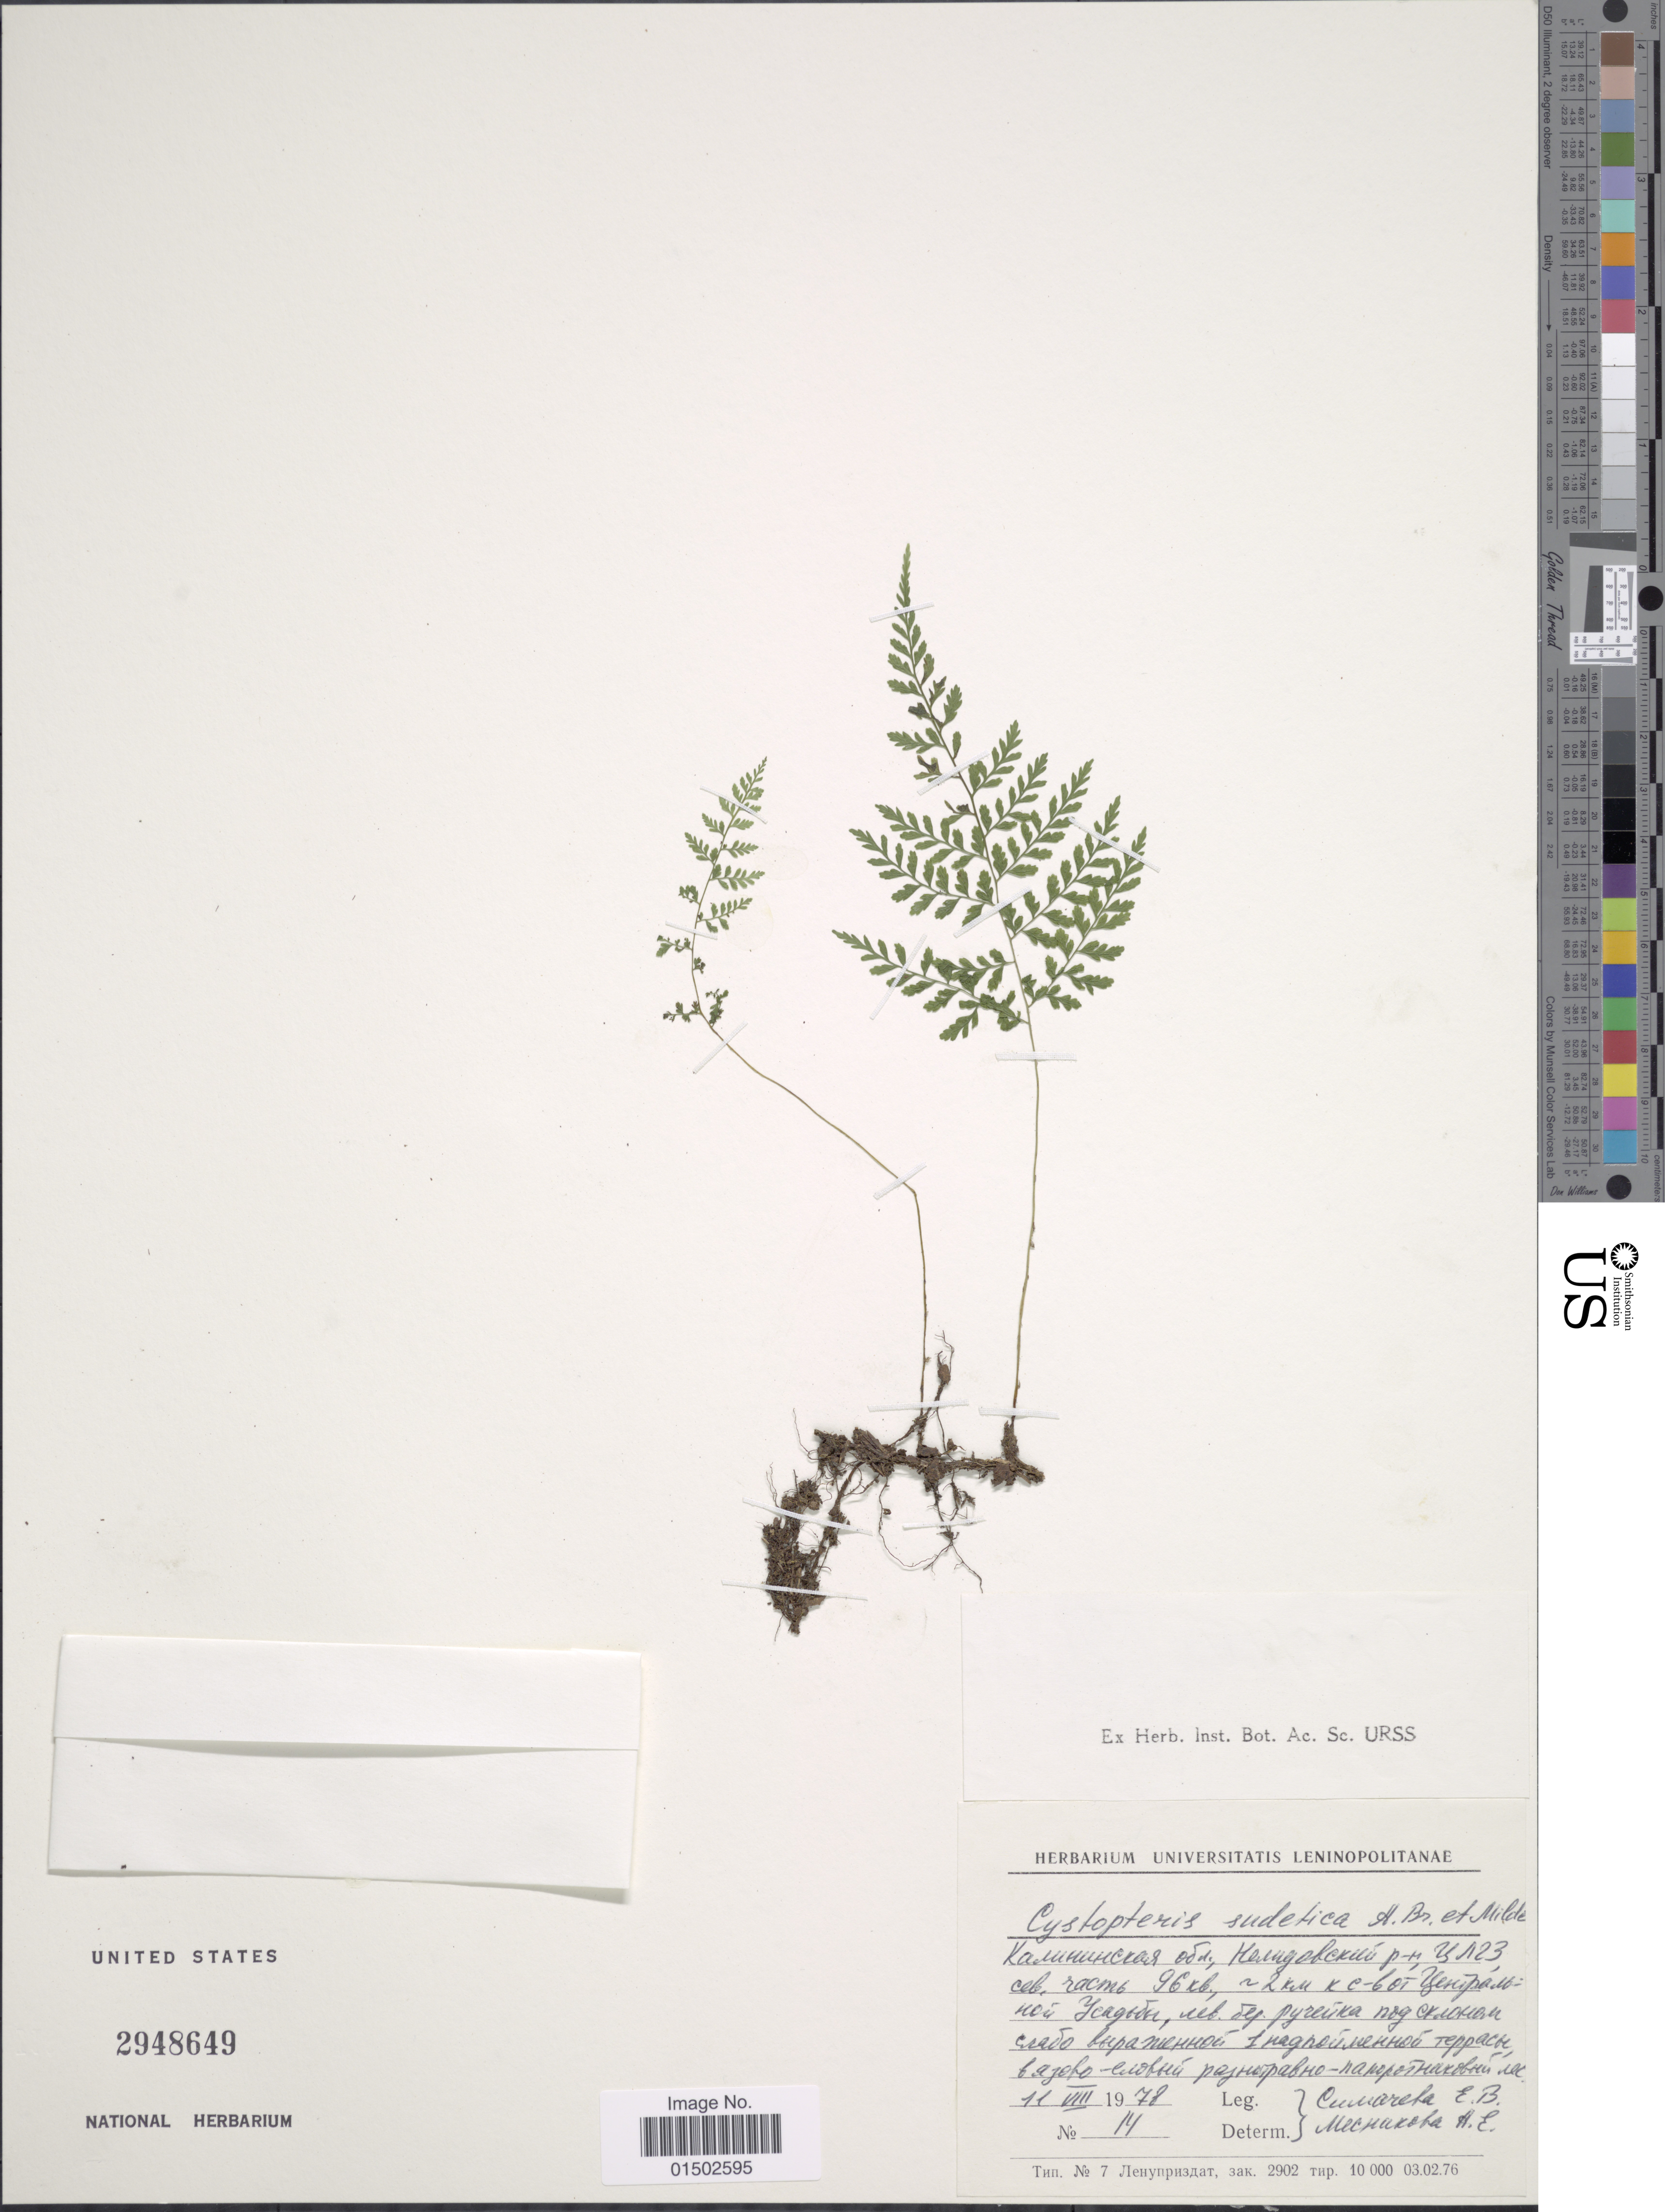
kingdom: Plantae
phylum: Tracheophyta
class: Polypodiopsida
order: Polypodiales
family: Cystopteridaceae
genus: Cystopteris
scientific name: Cystopteris sudetica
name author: A. Braun & Milde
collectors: E. Simacheva & A. Mesnikova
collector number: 14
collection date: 1978-08-11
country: Russian Federation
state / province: Tver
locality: Nelidovskiy District, 2 km NE of Central Manor.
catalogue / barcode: US 2948649